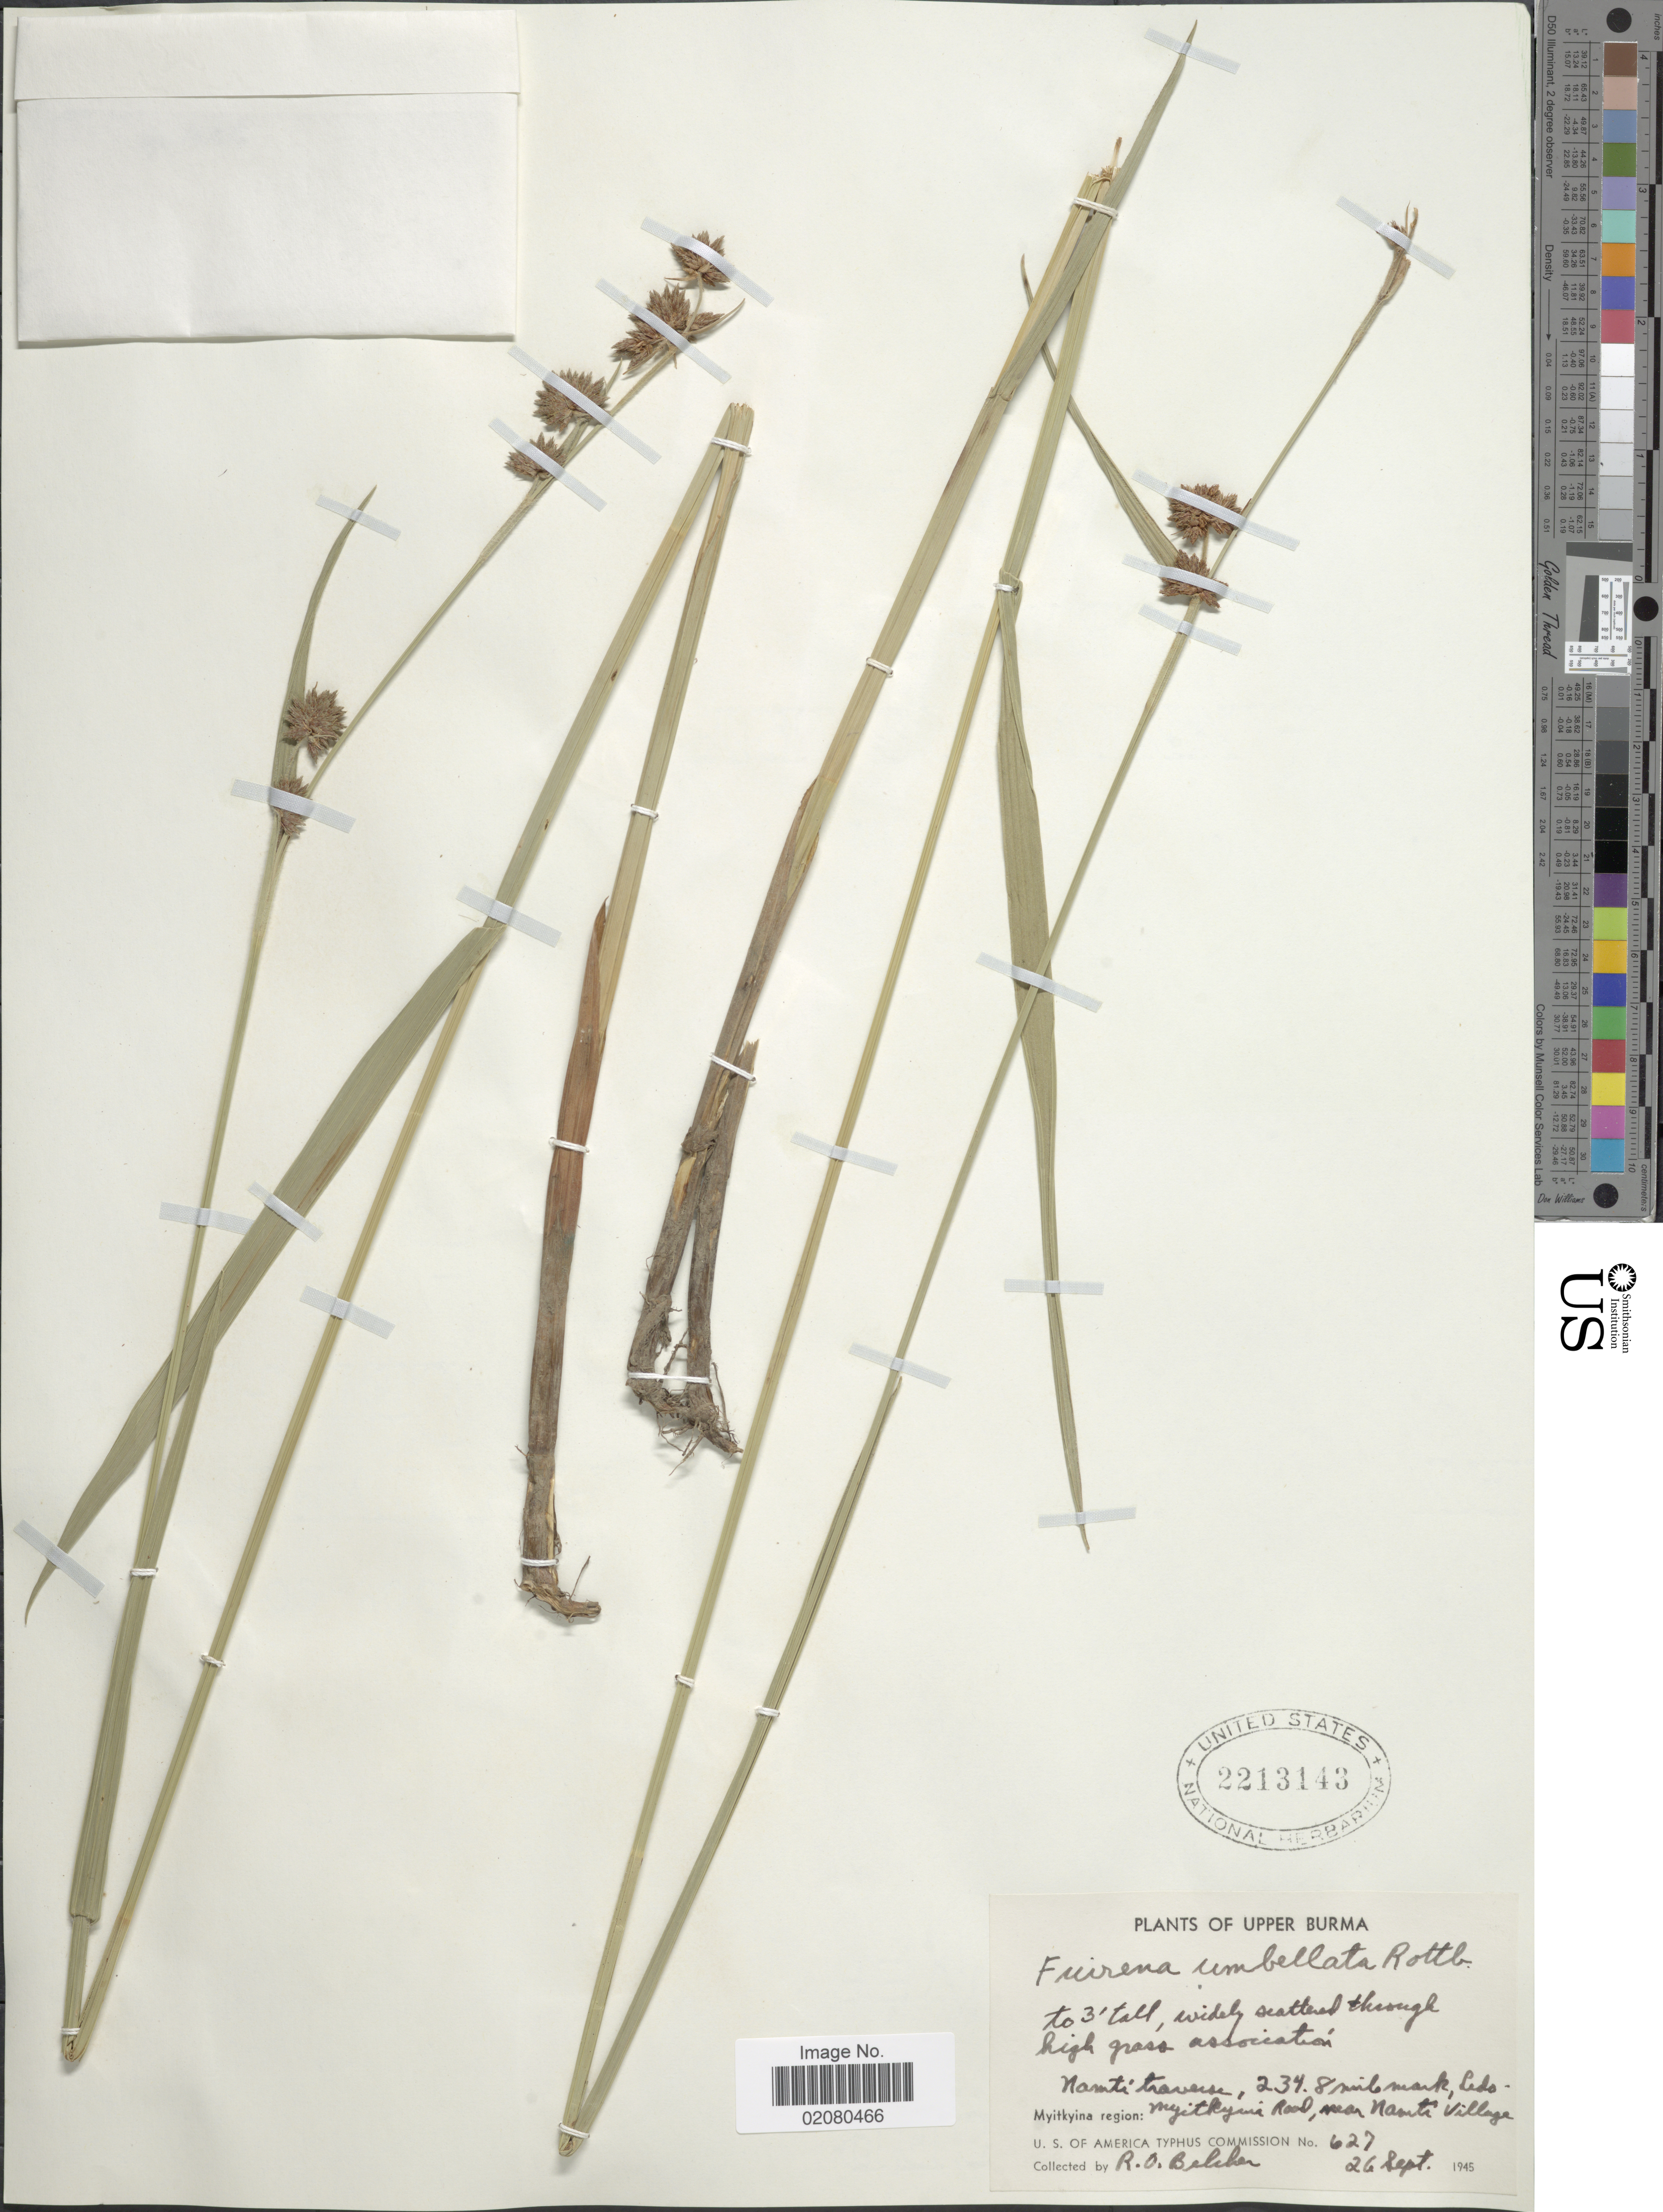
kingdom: Plantae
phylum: Tracheophyta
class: Liliopsida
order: Poales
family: Cyperaceae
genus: Fuirena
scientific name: Fuirena umbellata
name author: Rottb.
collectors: R. Belcher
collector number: U.S. of America Thypus Commission 627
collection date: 1945-09-26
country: Myanmar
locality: Upper Burma, namti traverse, 234, 8 mile mark, Ledo, Myitkyina region: Myitkyina Road, near Namti Village.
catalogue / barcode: US 2213143